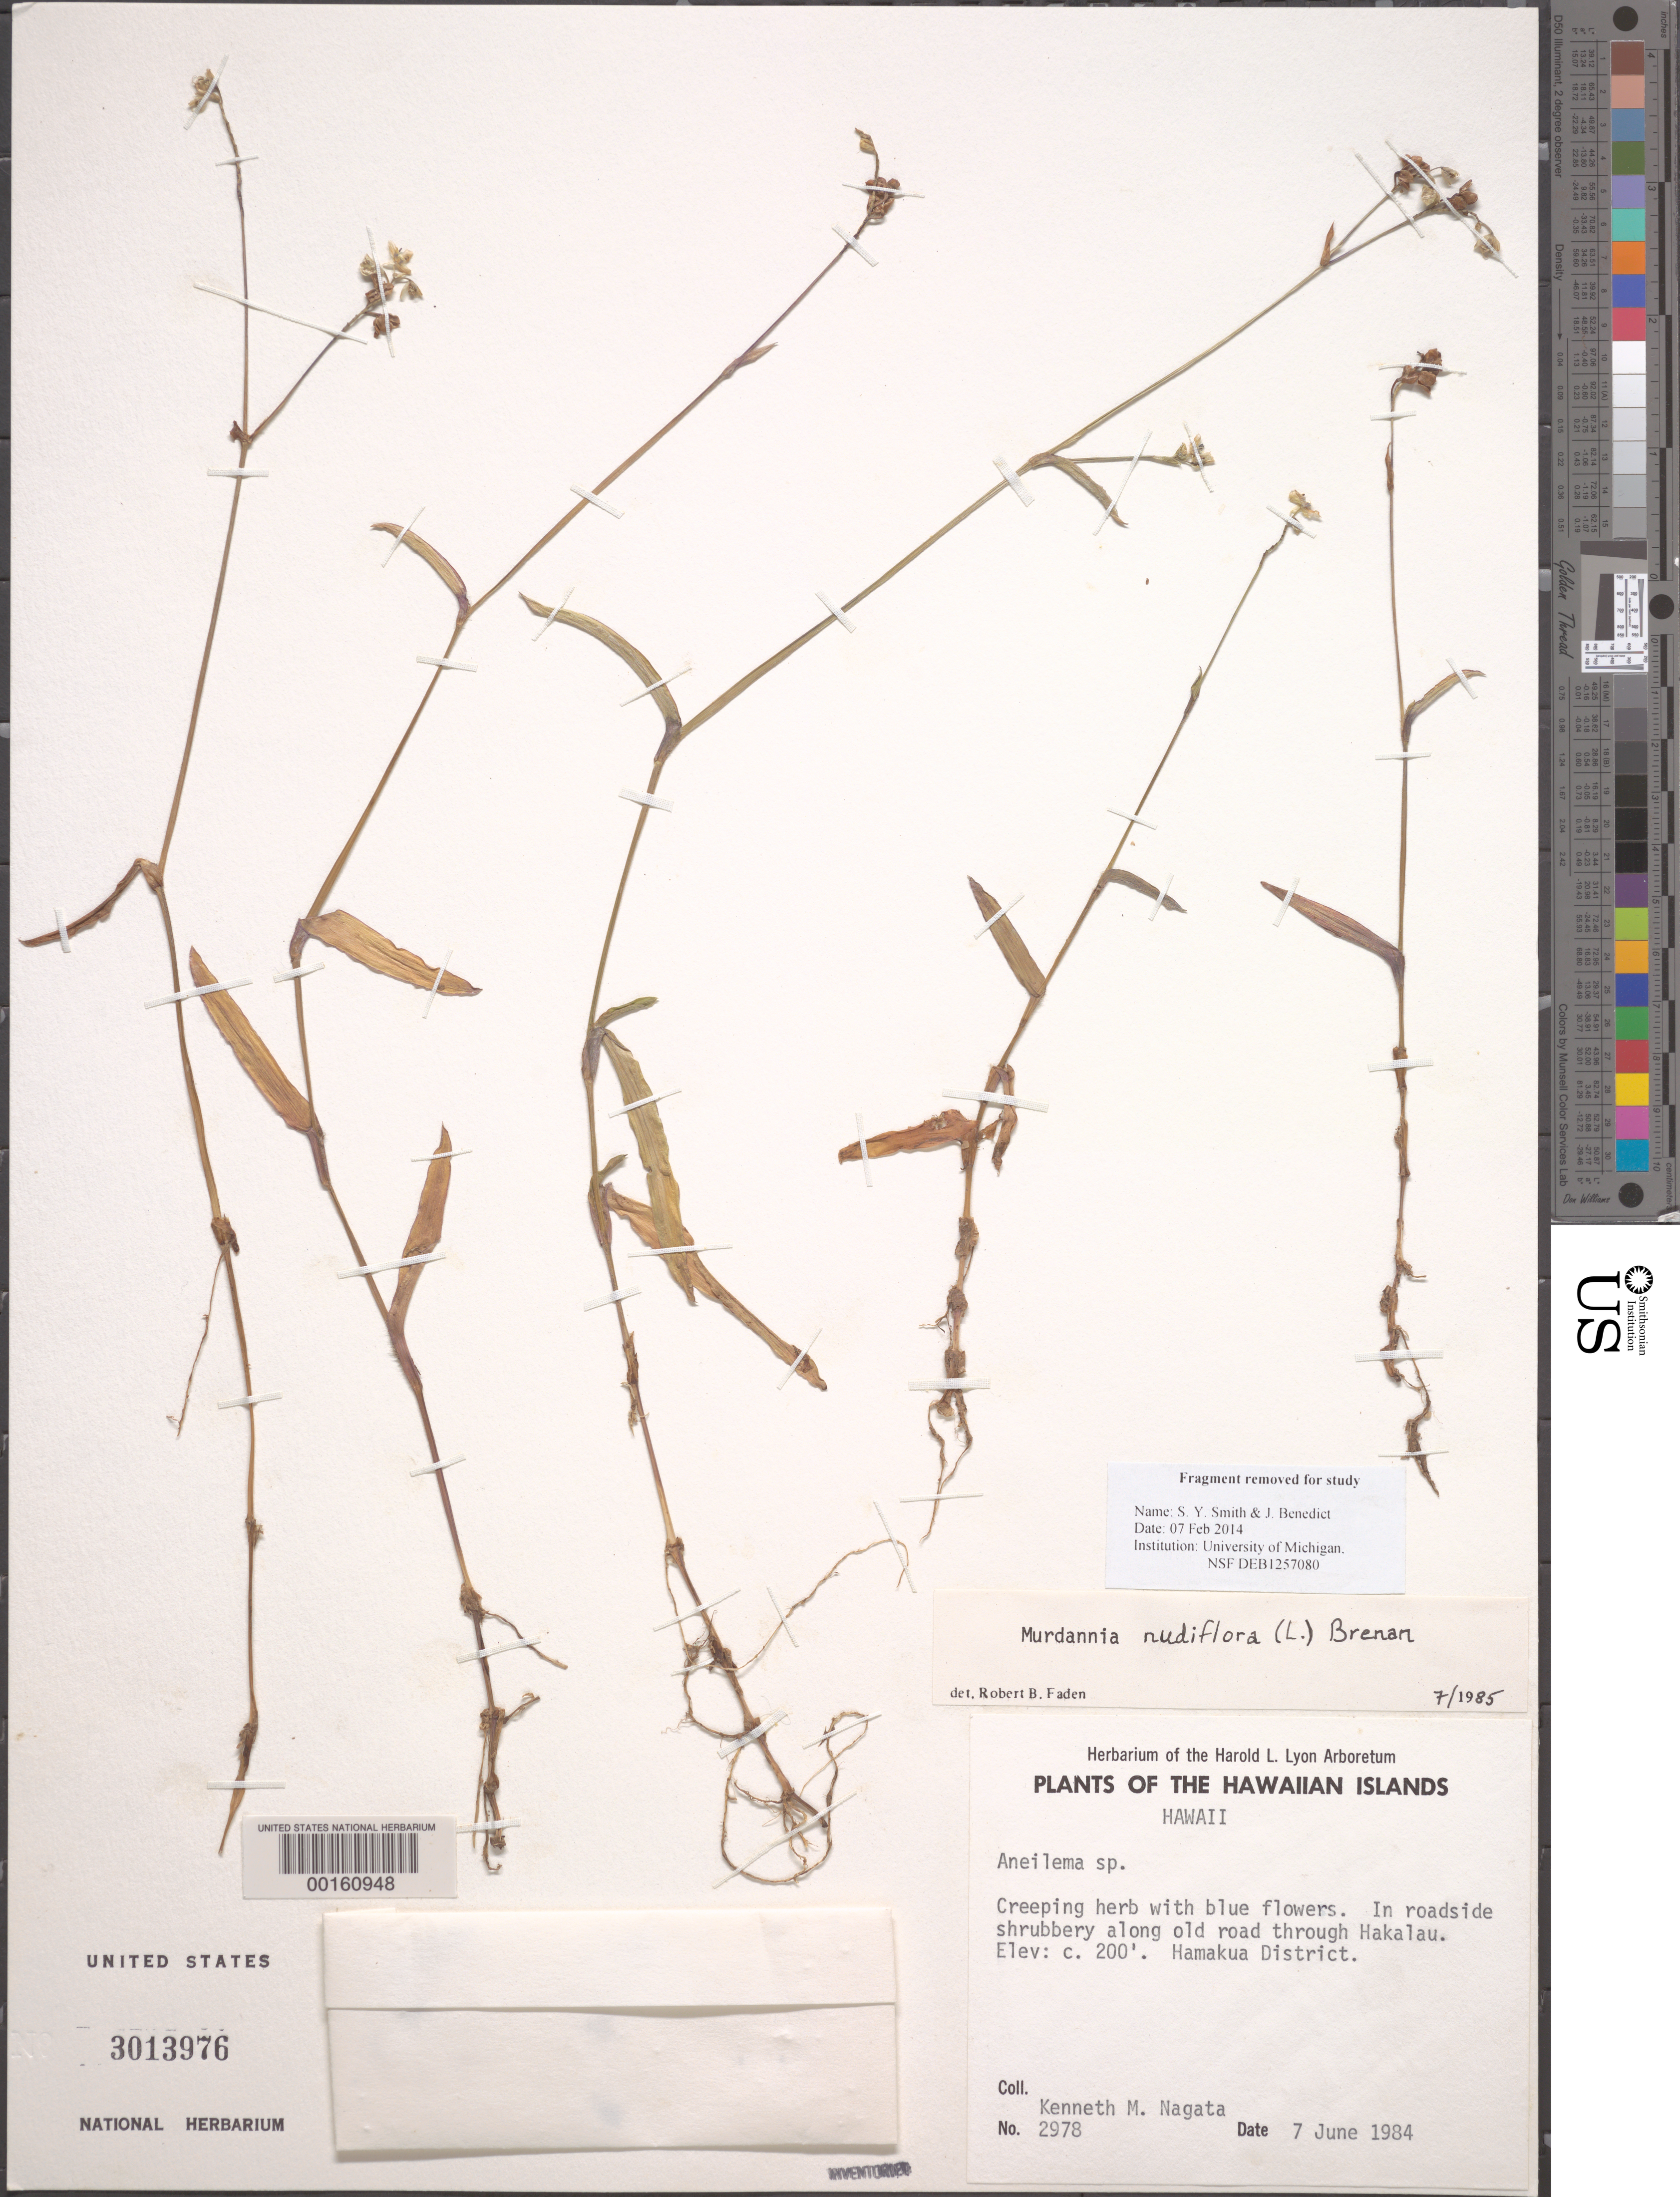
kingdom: Plantae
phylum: Tracheophyta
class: Liliopsida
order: Commelinales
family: Commelinaceae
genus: Murdannia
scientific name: Murdannia nudiflora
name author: (L.) Brenan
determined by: Faden, Robert B., (US), Smithsonian Institution - National Museum of Natural History (UNITED STATES)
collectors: K. Nagata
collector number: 2978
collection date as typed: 07 Jun 1984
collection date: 1984-06-07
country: United States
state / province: Hawaii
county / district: Hawaii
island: Hawaii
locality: Hamakua Dist., Hakalau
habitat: Roadside shrubs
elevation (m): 61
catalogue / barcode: US 3013976